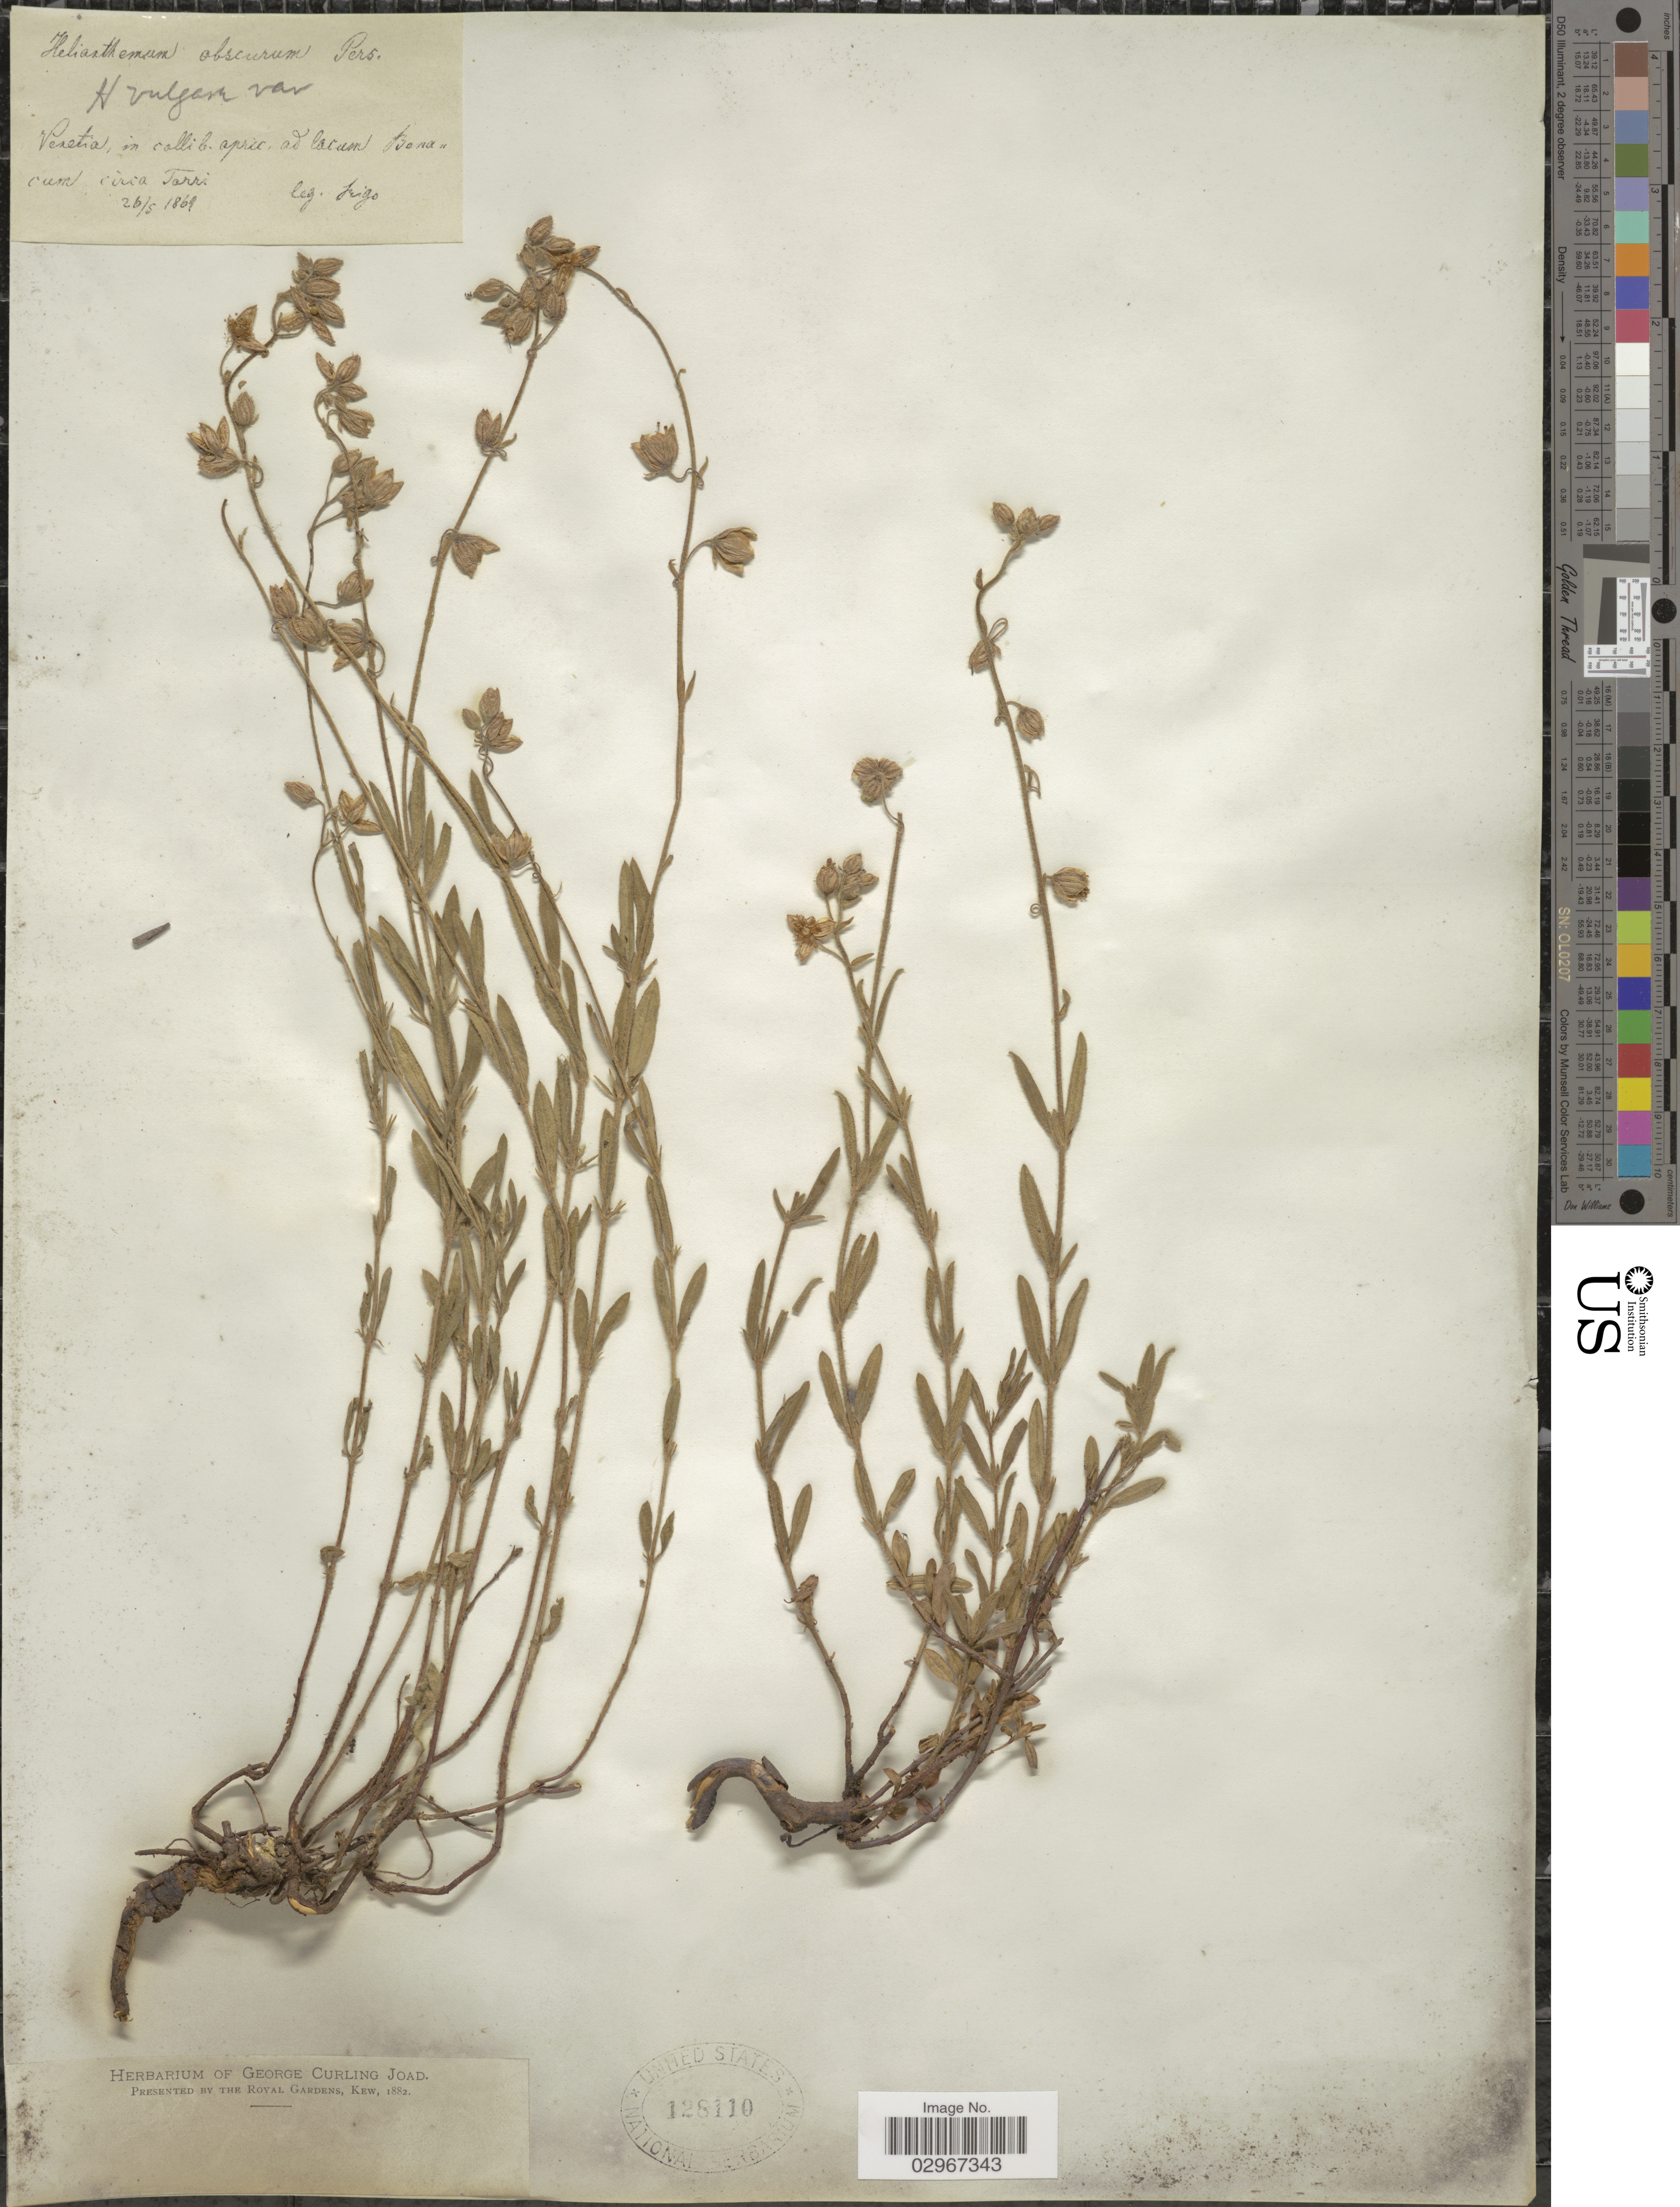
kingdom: Plantae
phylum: Tracheophyta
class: Magnoliopsida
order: Malvales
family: Cistaceae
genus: Helianthemum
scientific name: Helianthemum vulgare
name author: Gaertn.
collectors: -. Frigo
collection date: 1869-05-26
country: Italy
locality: Venetia, in collib. apric, ad lacum Bona, cum circa Torri.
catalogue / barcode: US 128110